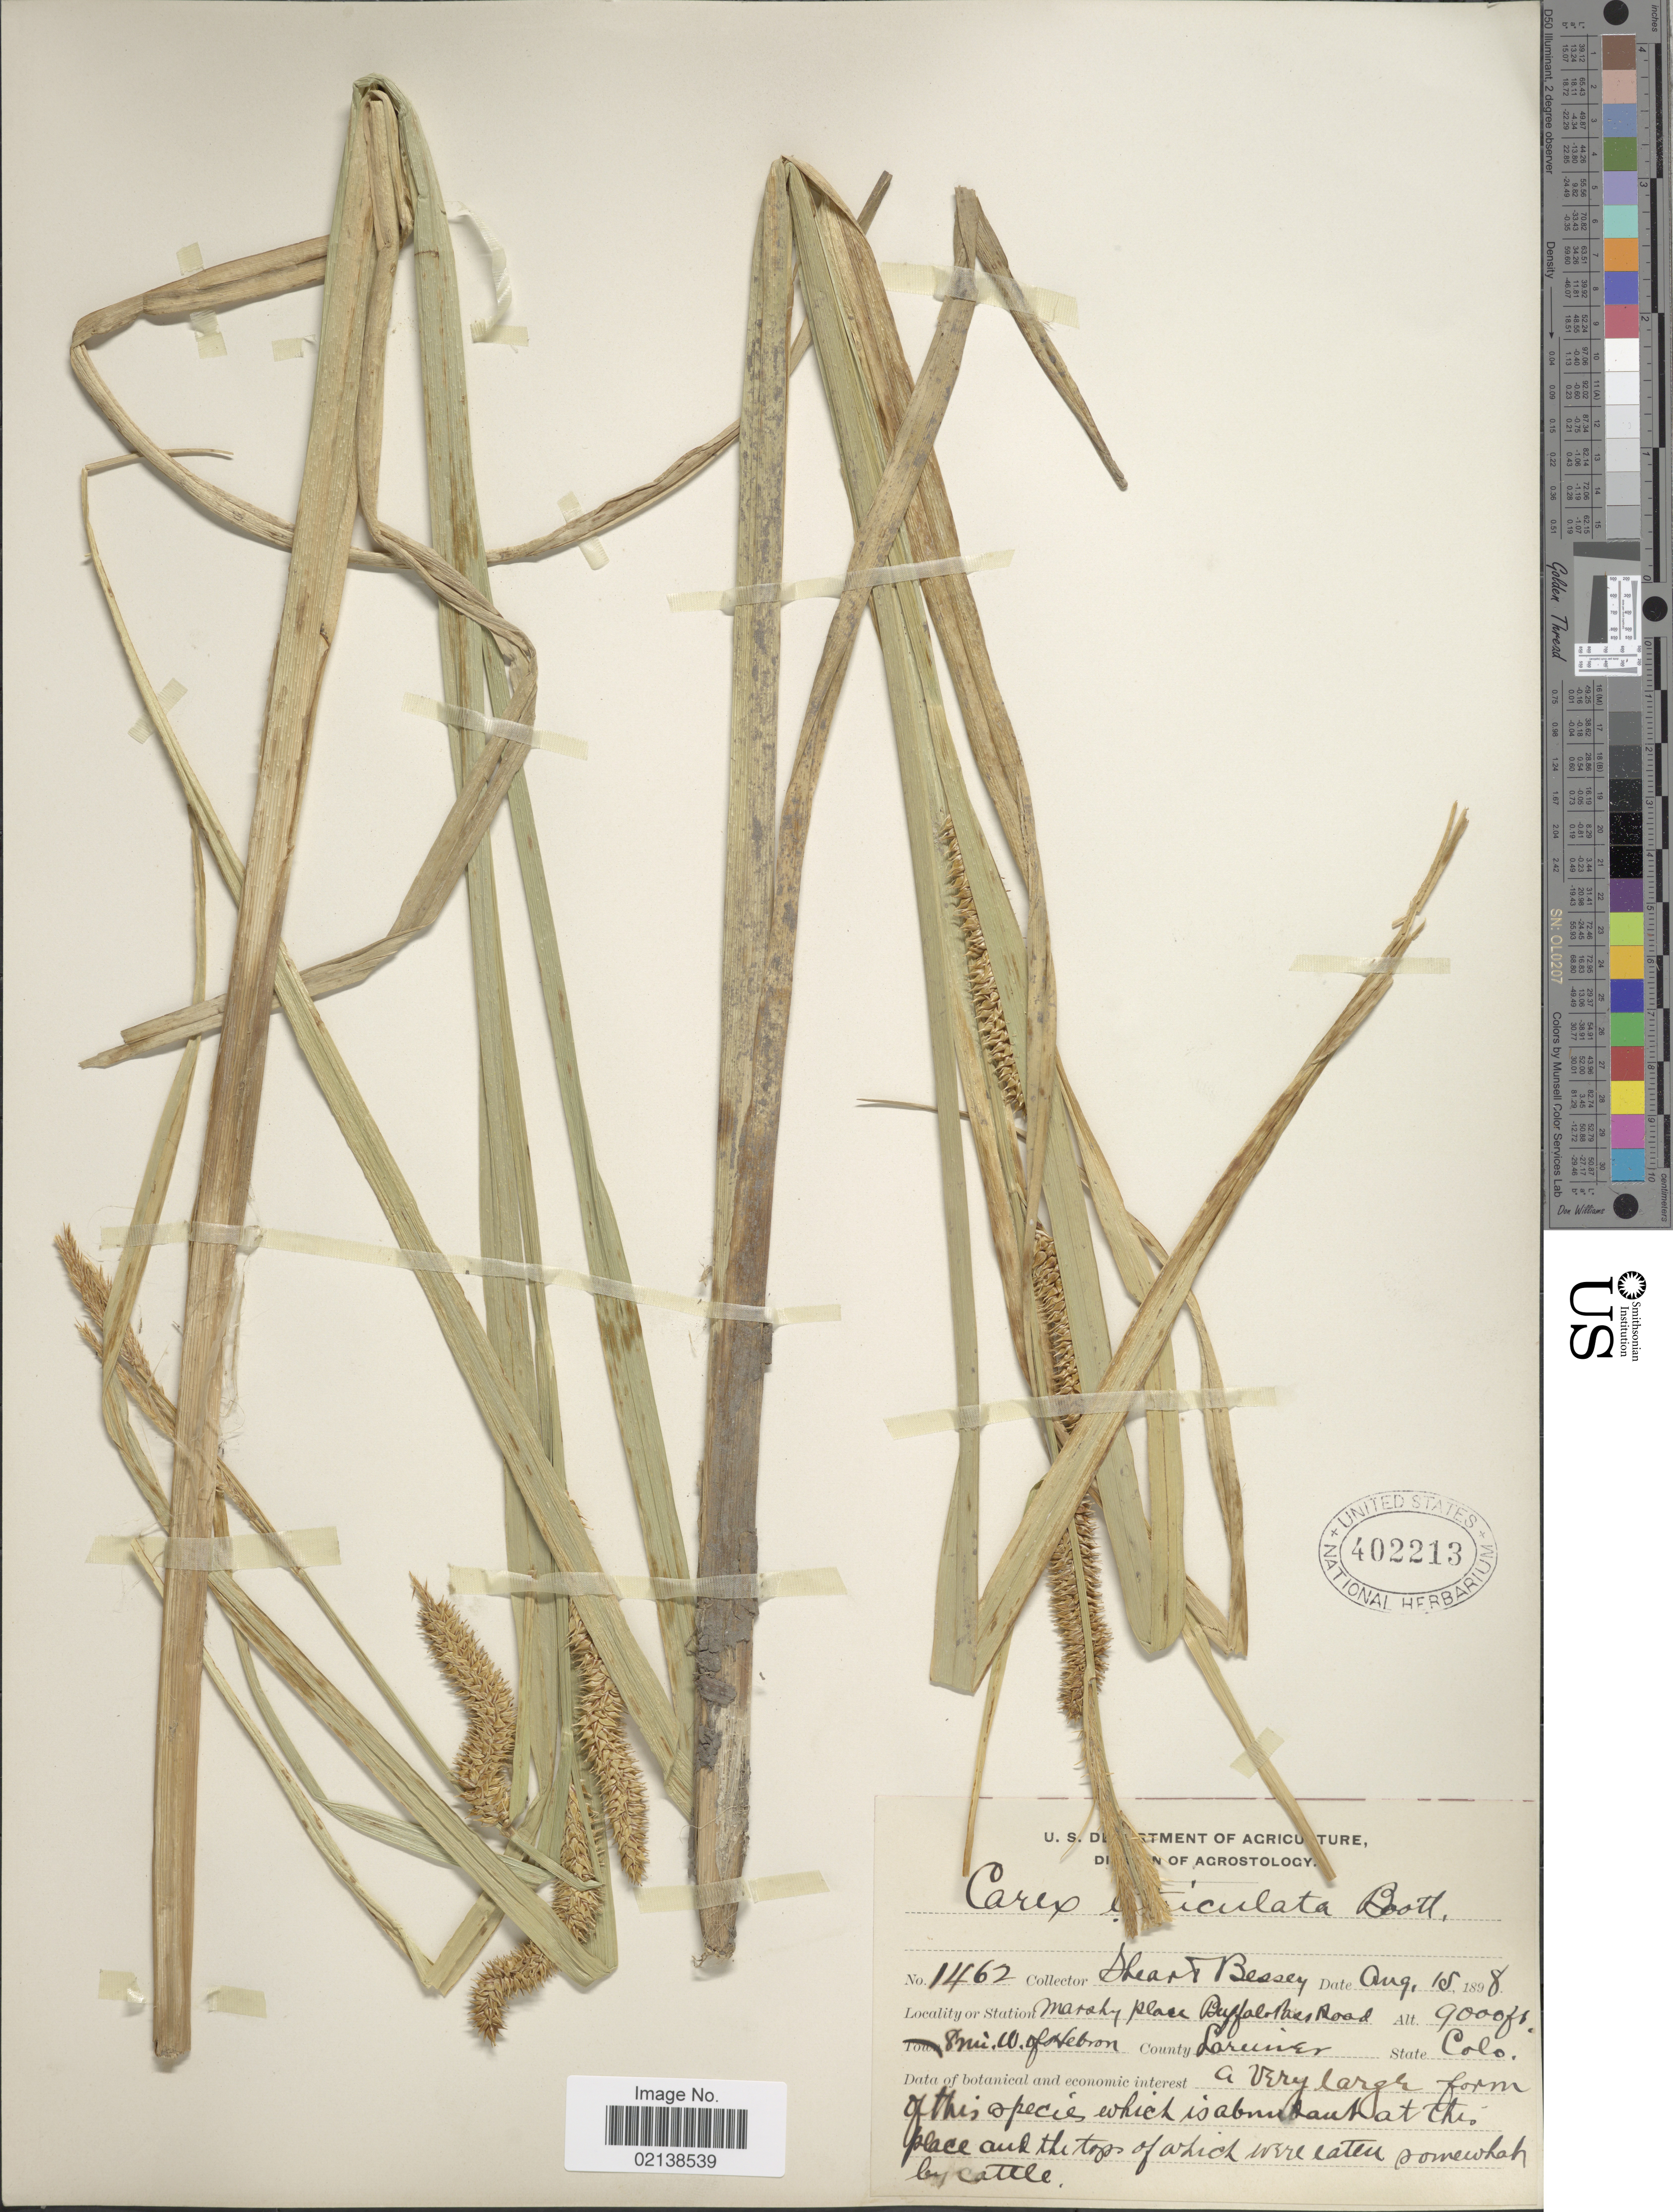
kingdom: Plantae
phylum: Tracheophyta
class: Liliopsida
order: Poales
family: Cyperaceae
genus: Carex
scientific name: Carex utriculata var. minor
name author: Boott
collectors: S. Bessey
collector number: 1462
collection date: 1898-08-15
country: United States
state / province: Colorado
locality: Marshy place Buffalo Pass Road, 8 mi. W. of Hebron, County Larimer, State Colo.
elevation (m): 2743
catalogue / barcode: US 402213